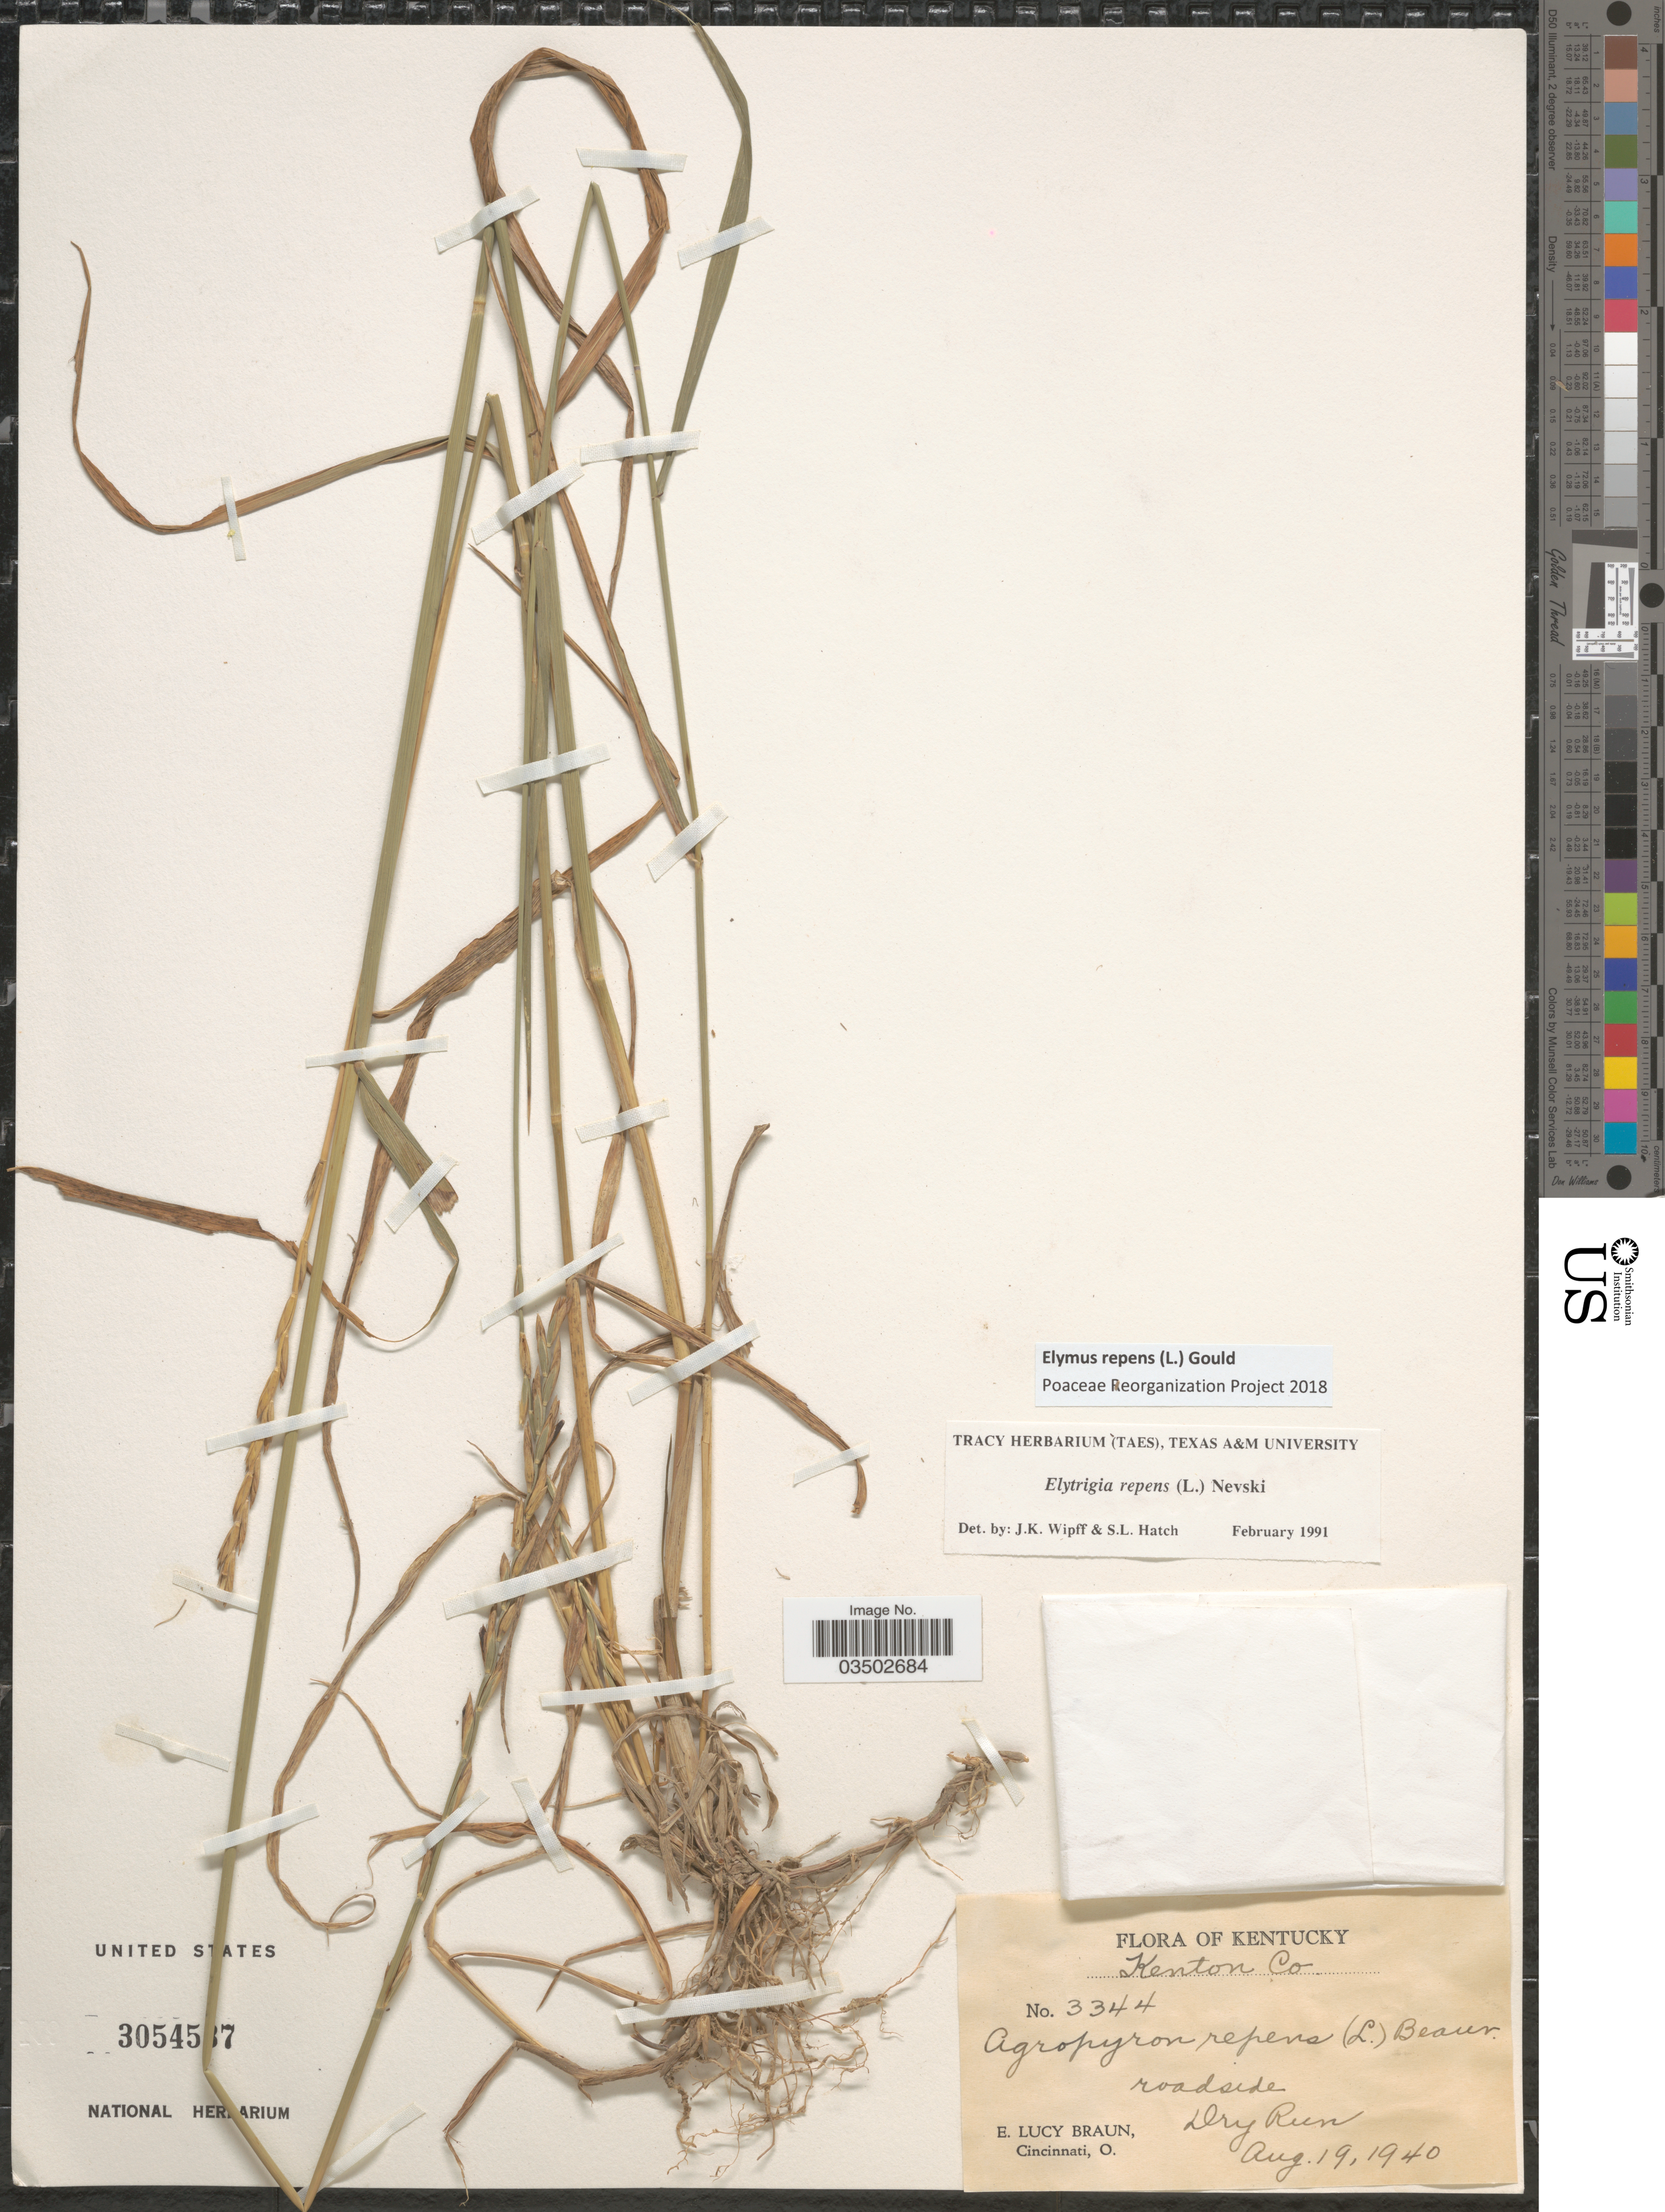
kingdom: Plantae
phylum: Tracheophyta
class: Liliopsida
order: Poales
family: Poaceae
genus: Elymus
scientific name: Elymus repens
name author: (L.) Gould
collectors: E. L. Braun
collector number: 3344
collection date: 1940-08-19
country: United States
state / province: Kentucky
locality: Kenton Co. Dry Run.